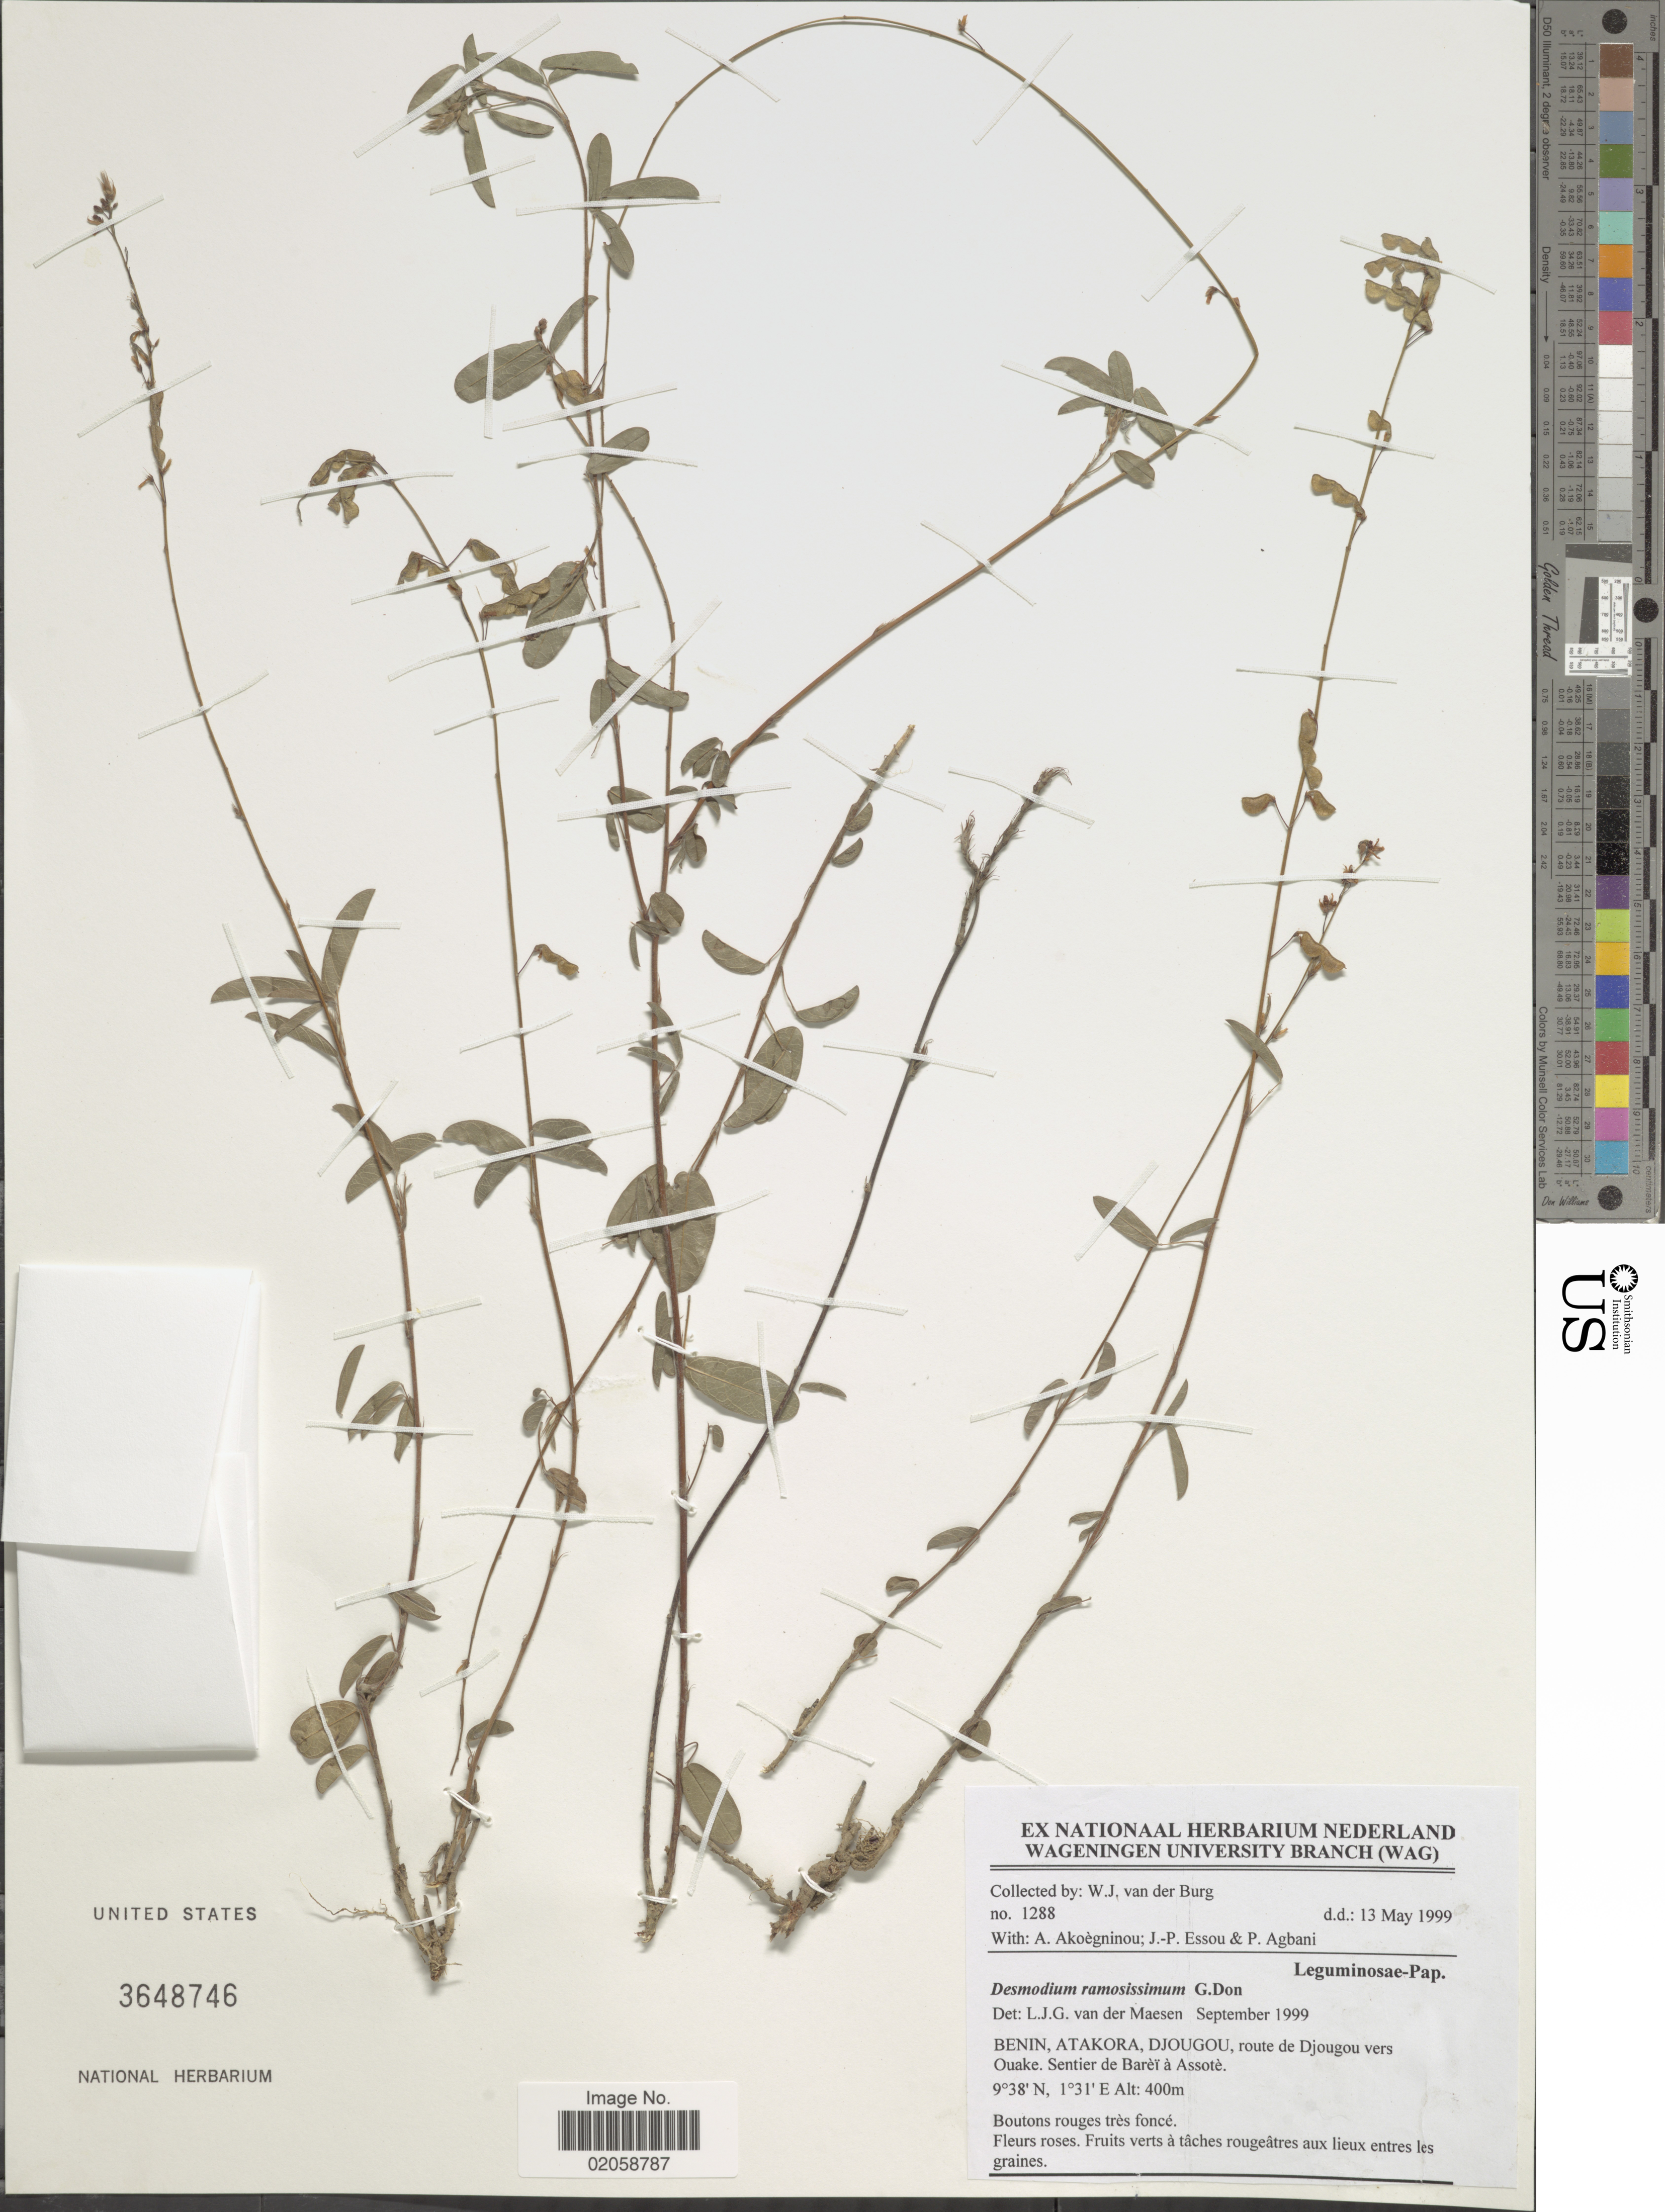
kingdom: Plantae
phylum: Tracheophyta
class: Magnoliopsida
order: Fabales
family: Fabaceae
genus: Grona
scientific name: Grona ramosissima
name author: (G. Don) H. Ohashi & K. Ohashi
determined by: Strong, Mark T., (BOT), Smithsonian Institution - National Museum of Natural History (UNITED STATES)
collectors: W. van der Burg, A. Akoegninou, J. Essou & P. Agbani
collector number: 1288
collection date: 1999-05-13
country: Benin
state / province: Atakora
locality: Benin, Atakora, Djougou, route de Djougou vers Ouake. Sentier de Barèï à Assotè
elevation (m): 400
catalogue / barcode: US 3648746